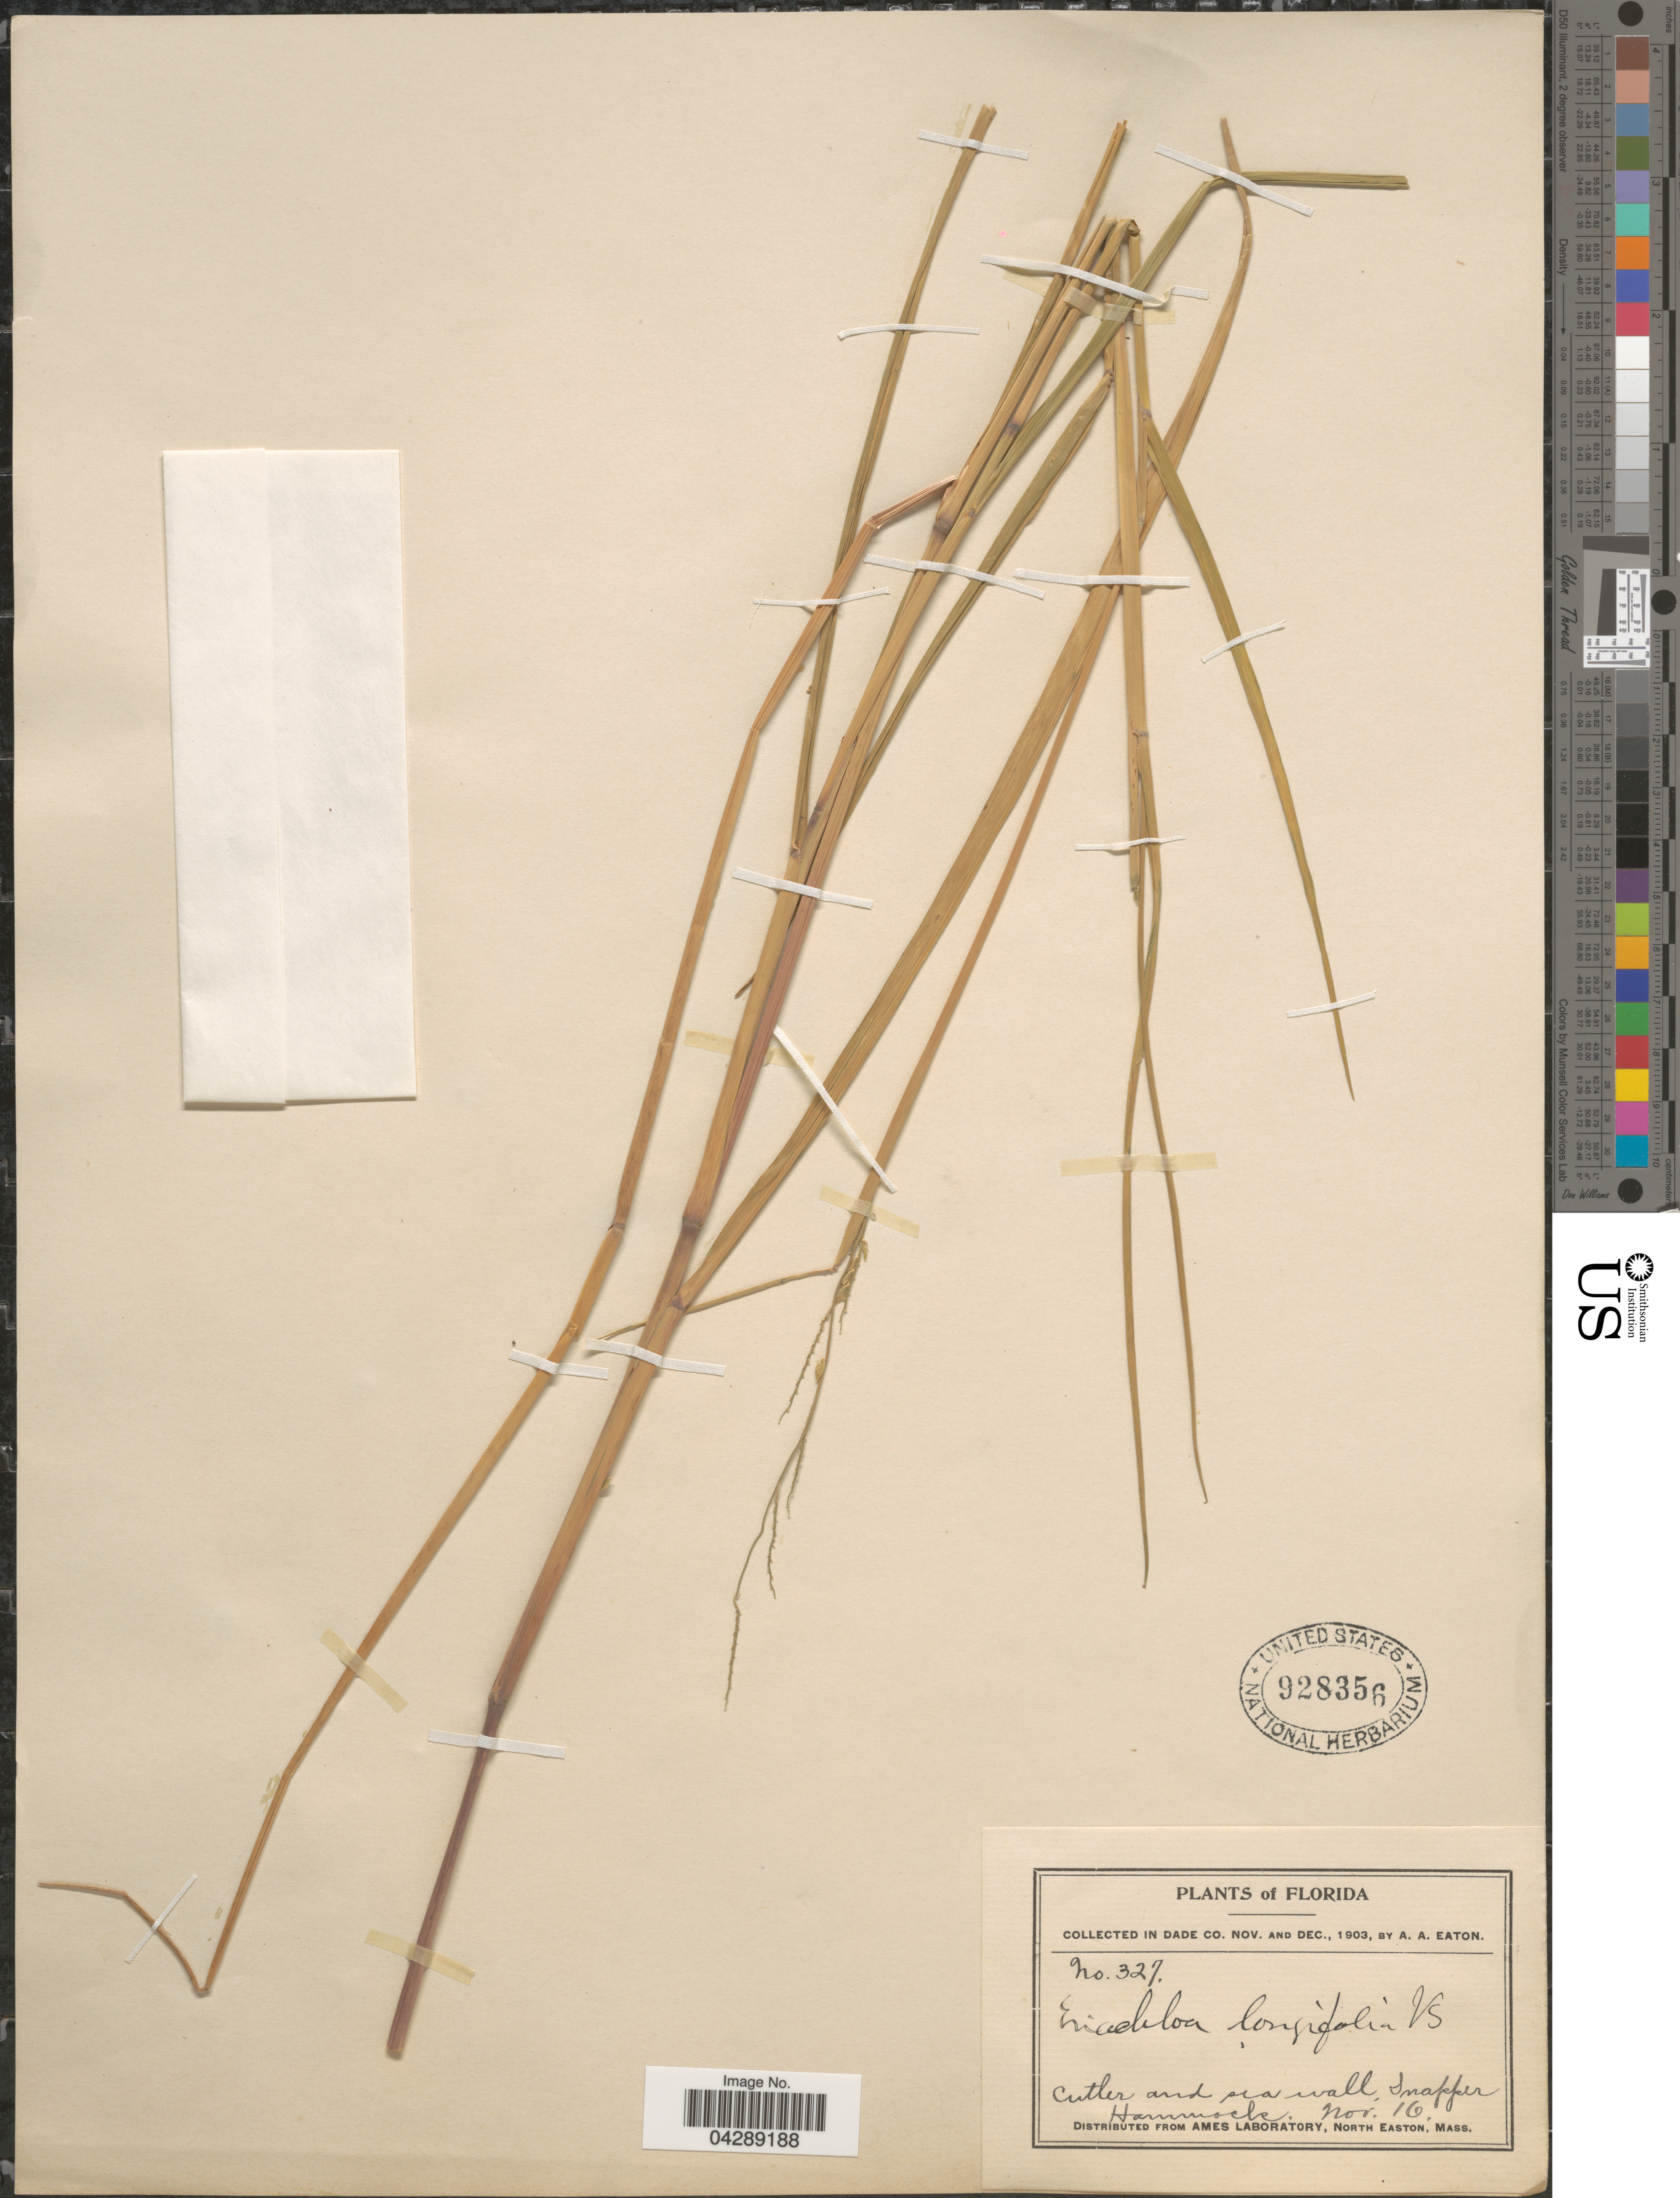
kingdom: Plantae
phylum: Tracheophyta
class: Liliopsida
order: Poales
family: Poaceae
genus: Eriochloa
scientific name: Eriochloa michauxii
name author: (Poir.) Hitchc.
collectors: A. A. Eaton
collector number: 327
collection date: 1903-11-16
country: United States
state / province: Florida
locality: In Dade Co. Cutler and sea wall, Snapper. Hammock.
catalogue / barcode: US 928356